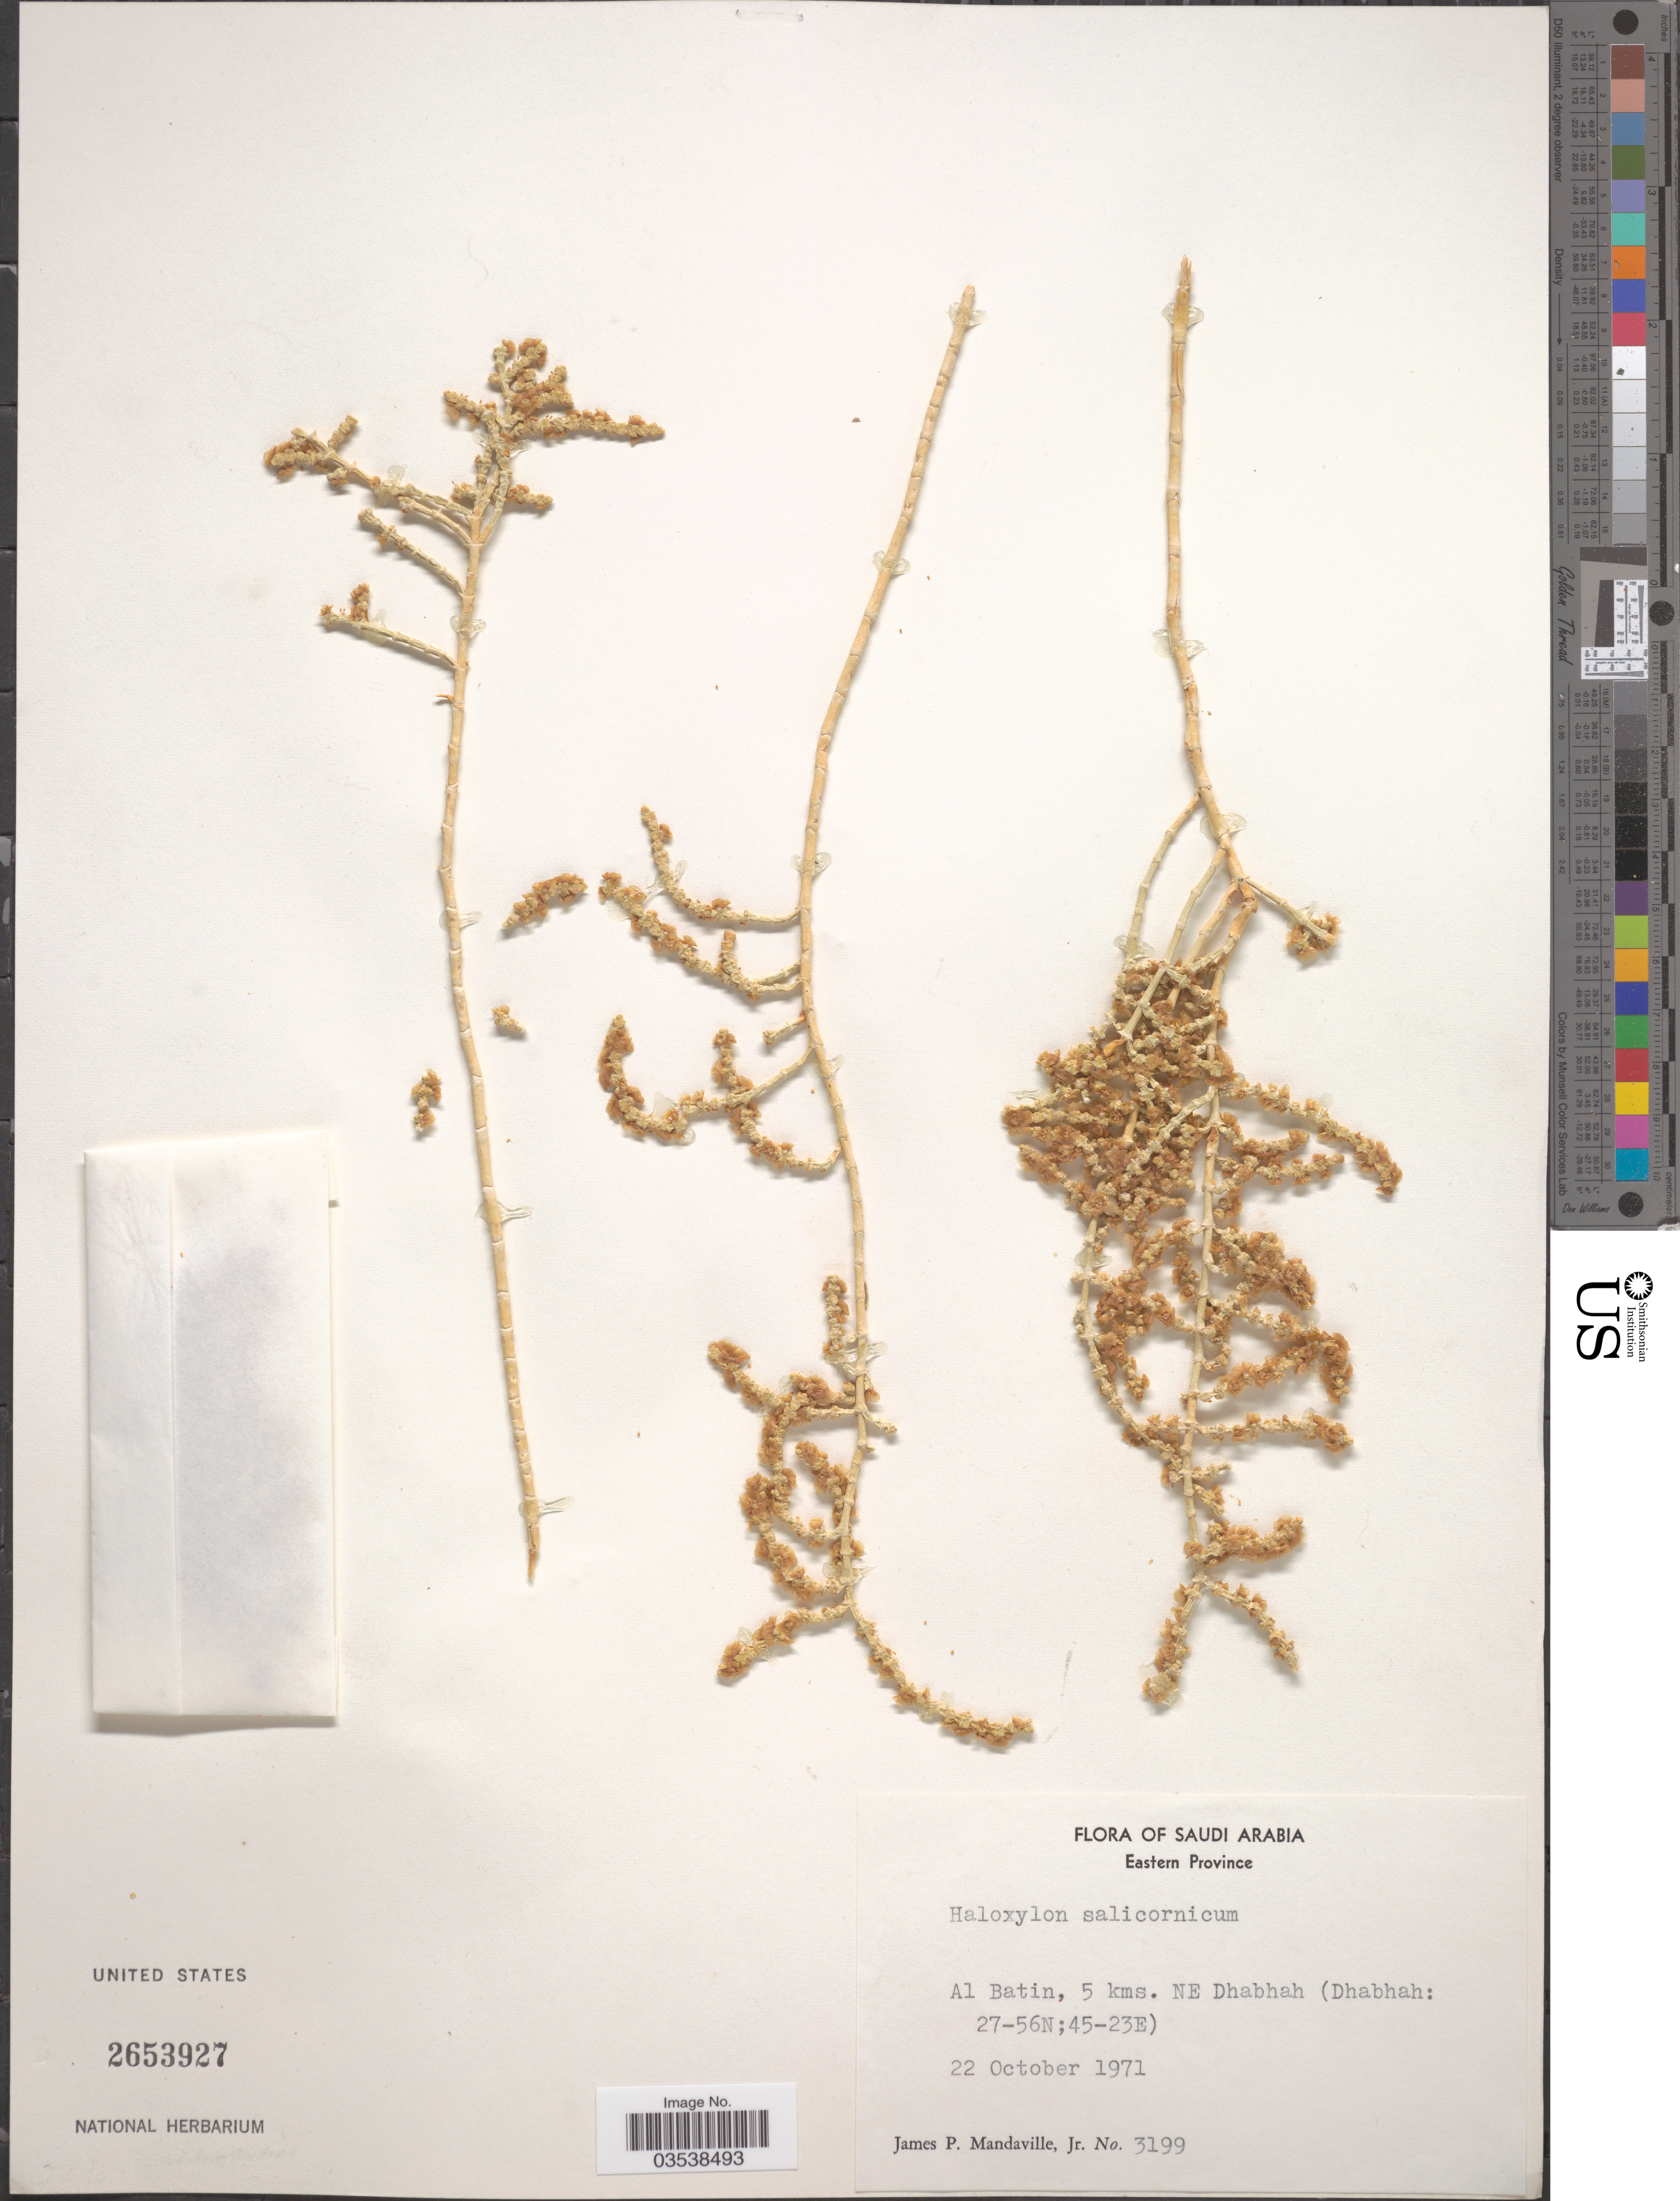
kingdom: Plantae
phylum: Tracheophyta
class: Magnoliopsida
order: Caryophyllales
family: Amaranthaceae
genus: Haloxylon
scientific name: Haloxylon salicornicum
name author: (Moq.) Bunge ex Boiss.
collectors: J. Mandaville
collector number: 3199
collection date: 1971-10-22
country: Saudi Arabia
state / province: Ash Sharqiyah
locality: Eastern Province. Al Batin, 5 kms. NE Dhabhah.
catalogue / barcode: US 2653927